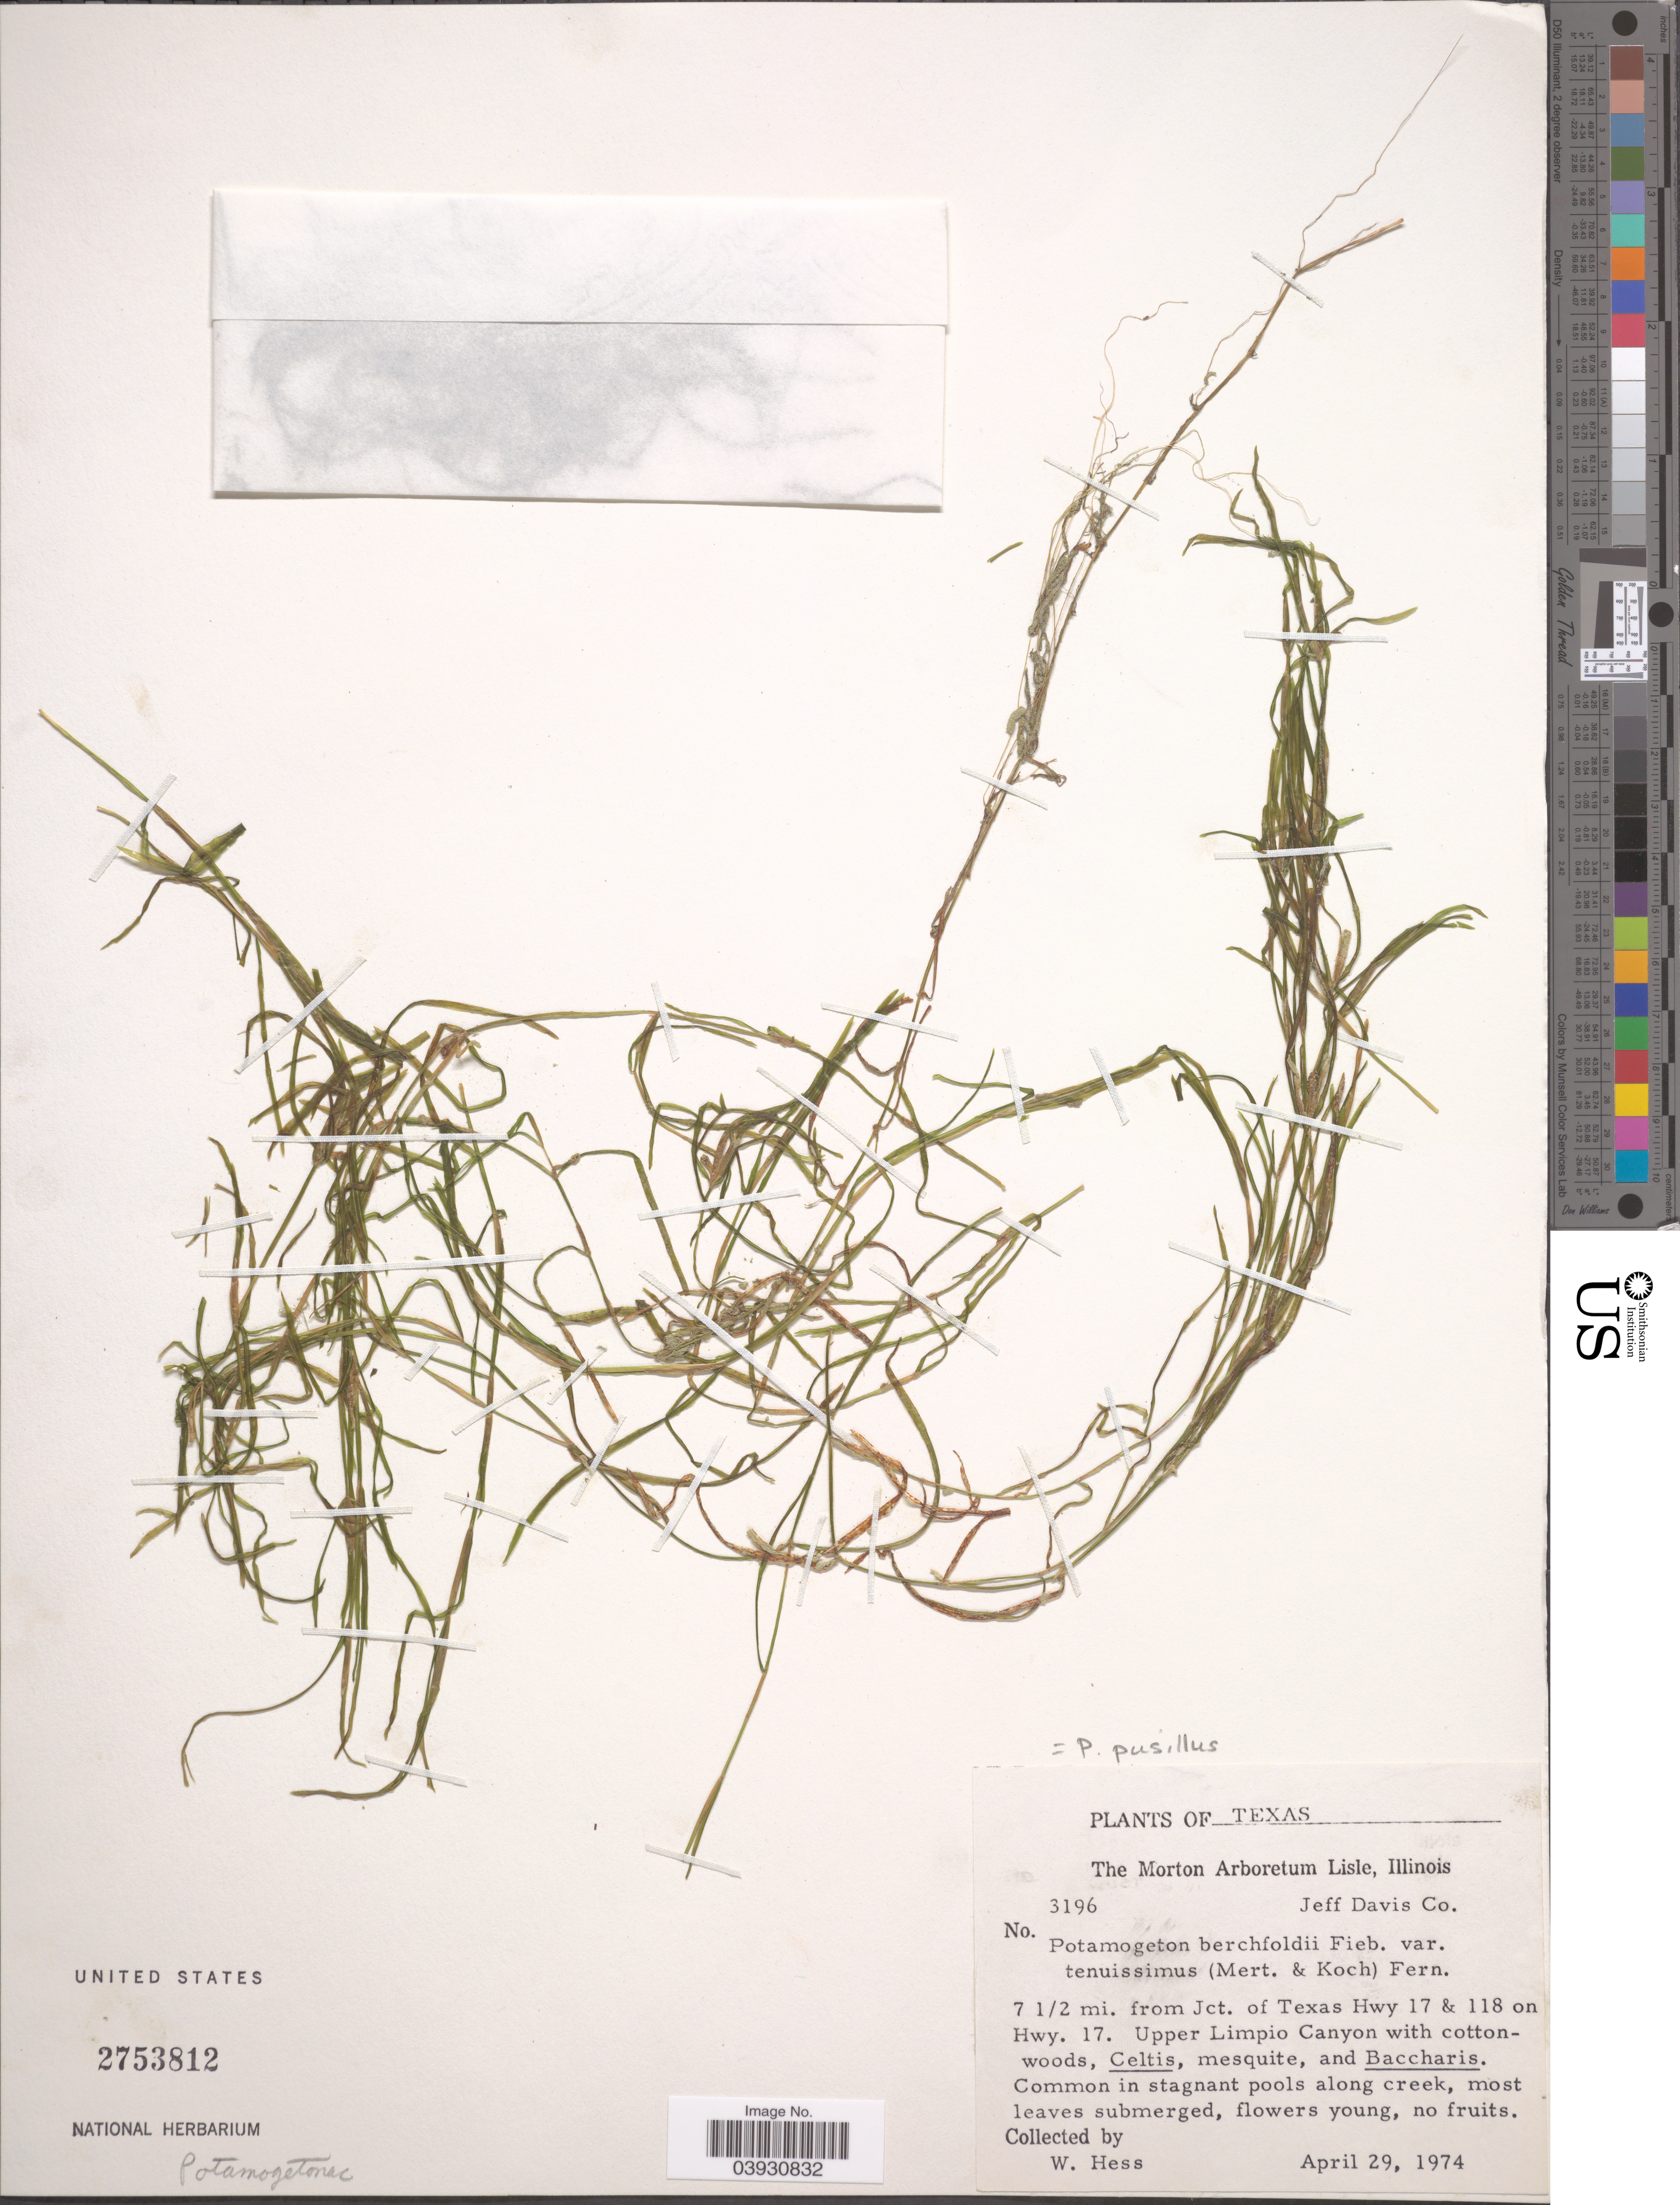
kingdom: Plantae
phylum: Tracheophyta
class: Liliopsida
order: Alismatales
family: Potamogetonaceae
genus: Potamogeton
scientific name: Potamogeton pusillus subsp. tenuissimus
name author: Mert. & W.D.J. Koch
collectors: W. Hess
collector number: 3196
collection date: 1974-04-29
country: United States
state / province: Texas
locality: The Morton Arboretum Lisle. [unsure placement] Jeff Davis Co. 7 ½ mi. from Jct. of Texas Hwy 17 & 118 on Hwy. 17. Upper Limpio Canyon.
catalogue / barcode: US 2753812